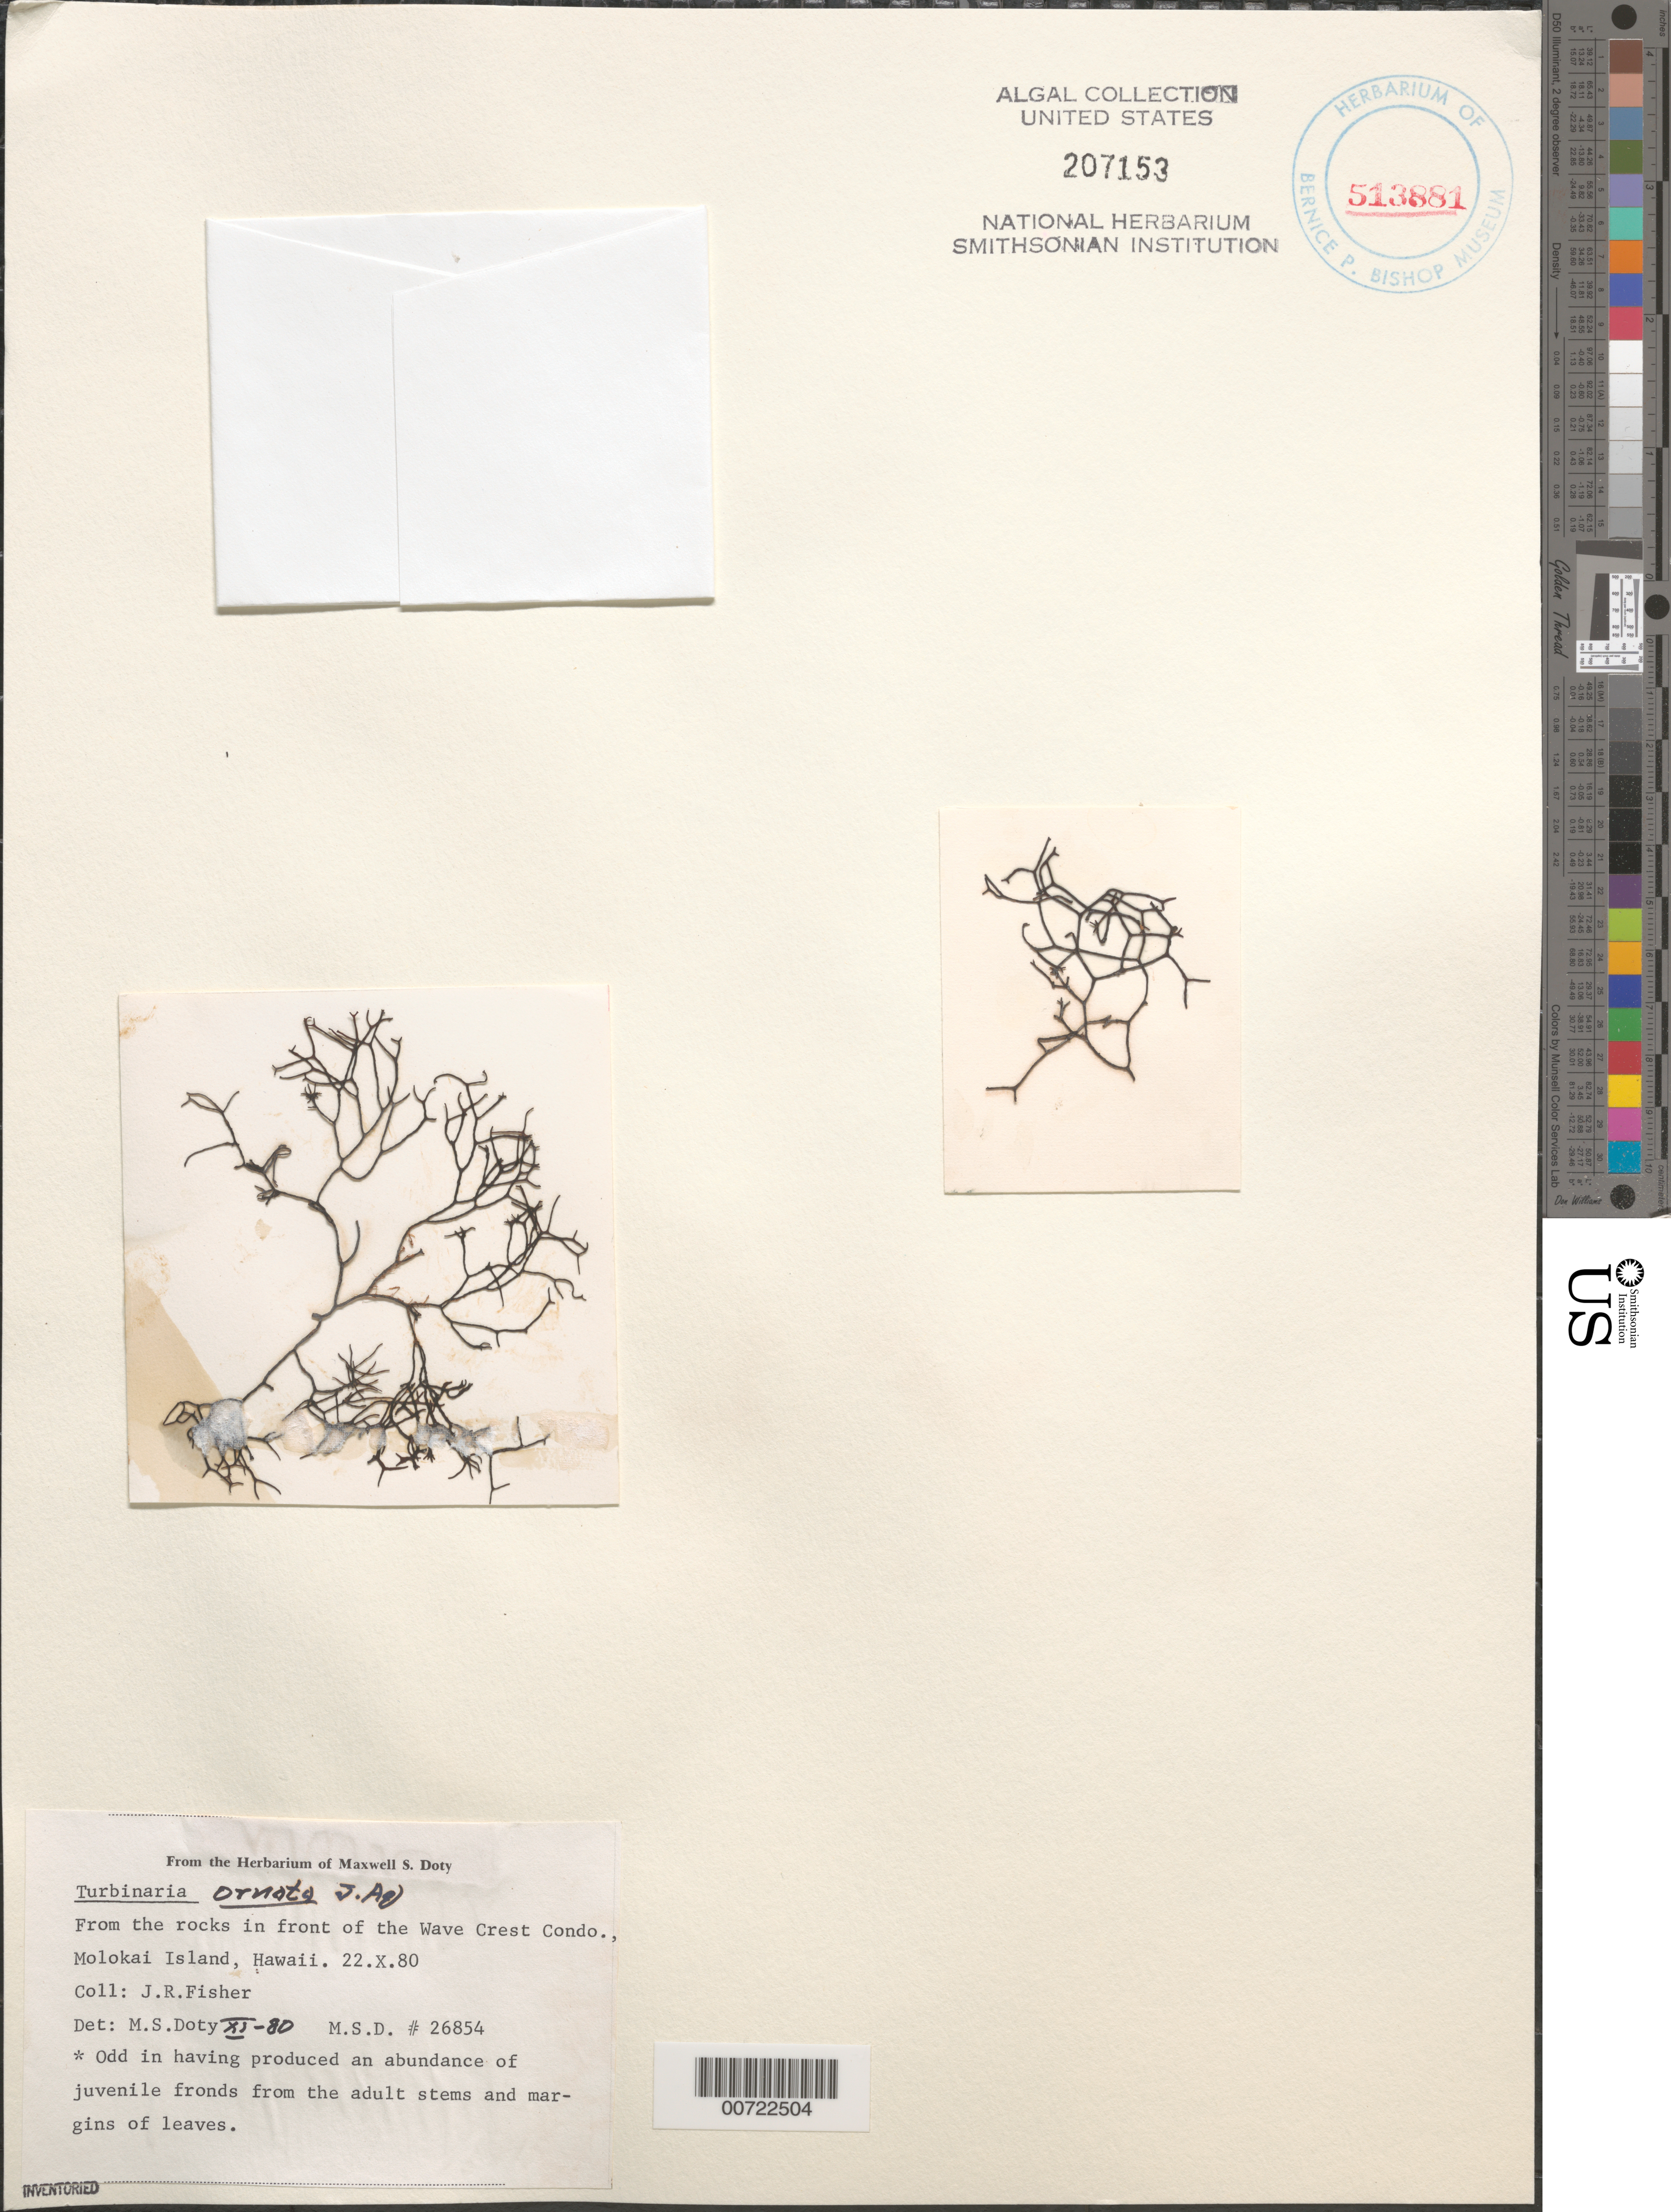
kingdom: Chromista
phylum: Ochrophyta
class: Phaeophyceae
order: Fucales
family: Sargassaceae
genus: Turbinaria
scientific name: Turbinaria ornata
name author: (Turner) J. Agardh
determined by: Doty, M. S.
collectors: J. Fisher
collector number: MSD 26854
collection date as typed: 22 Oct 1980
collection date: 1980-10-22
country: United States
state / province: Hawaii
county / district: Maui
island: Moloka'i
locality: In front of Wave Crest Condominium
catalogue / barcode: US 207153